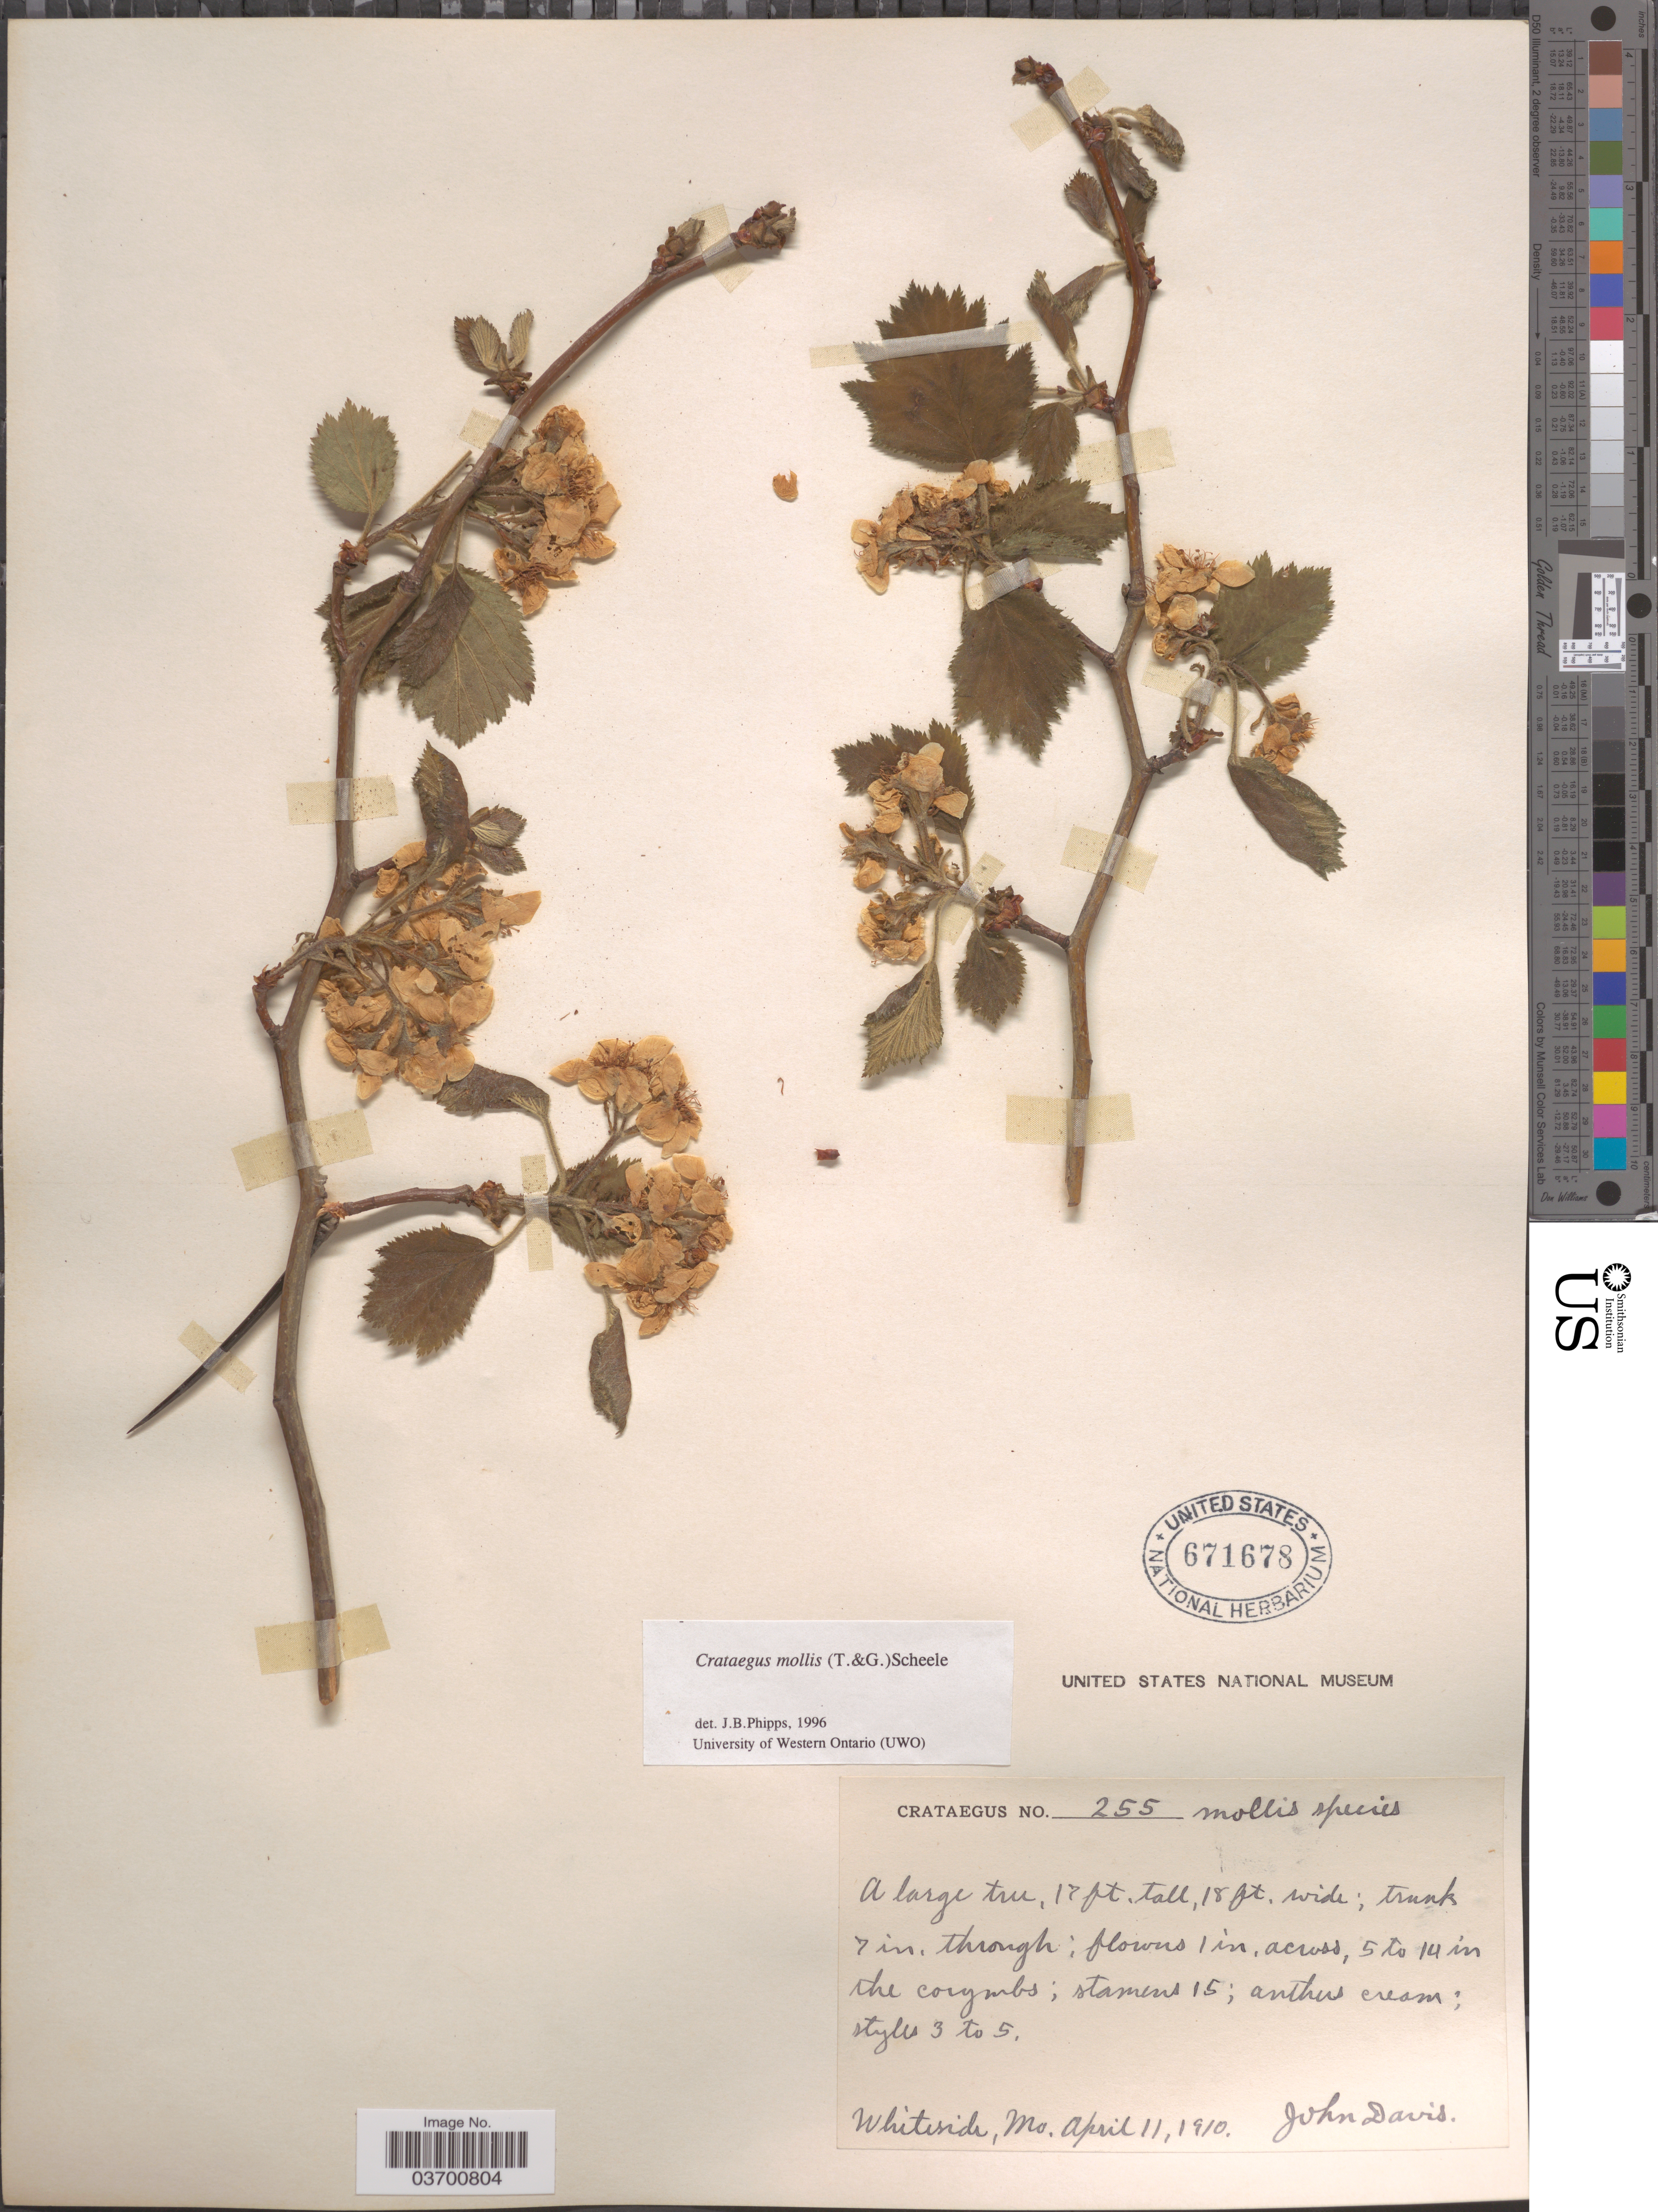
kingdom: Plantae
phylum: Tracheophyta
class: Magnoliopsida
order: Rosales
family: Rosaceae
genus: Crataegus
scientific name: Crataegus mollis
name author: (Torr. & A. Gray) Scheele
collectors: J. Davis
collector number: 255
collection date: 1910-04-11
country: United States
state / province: Missouri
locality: Whiteside.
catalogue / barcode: US 671678